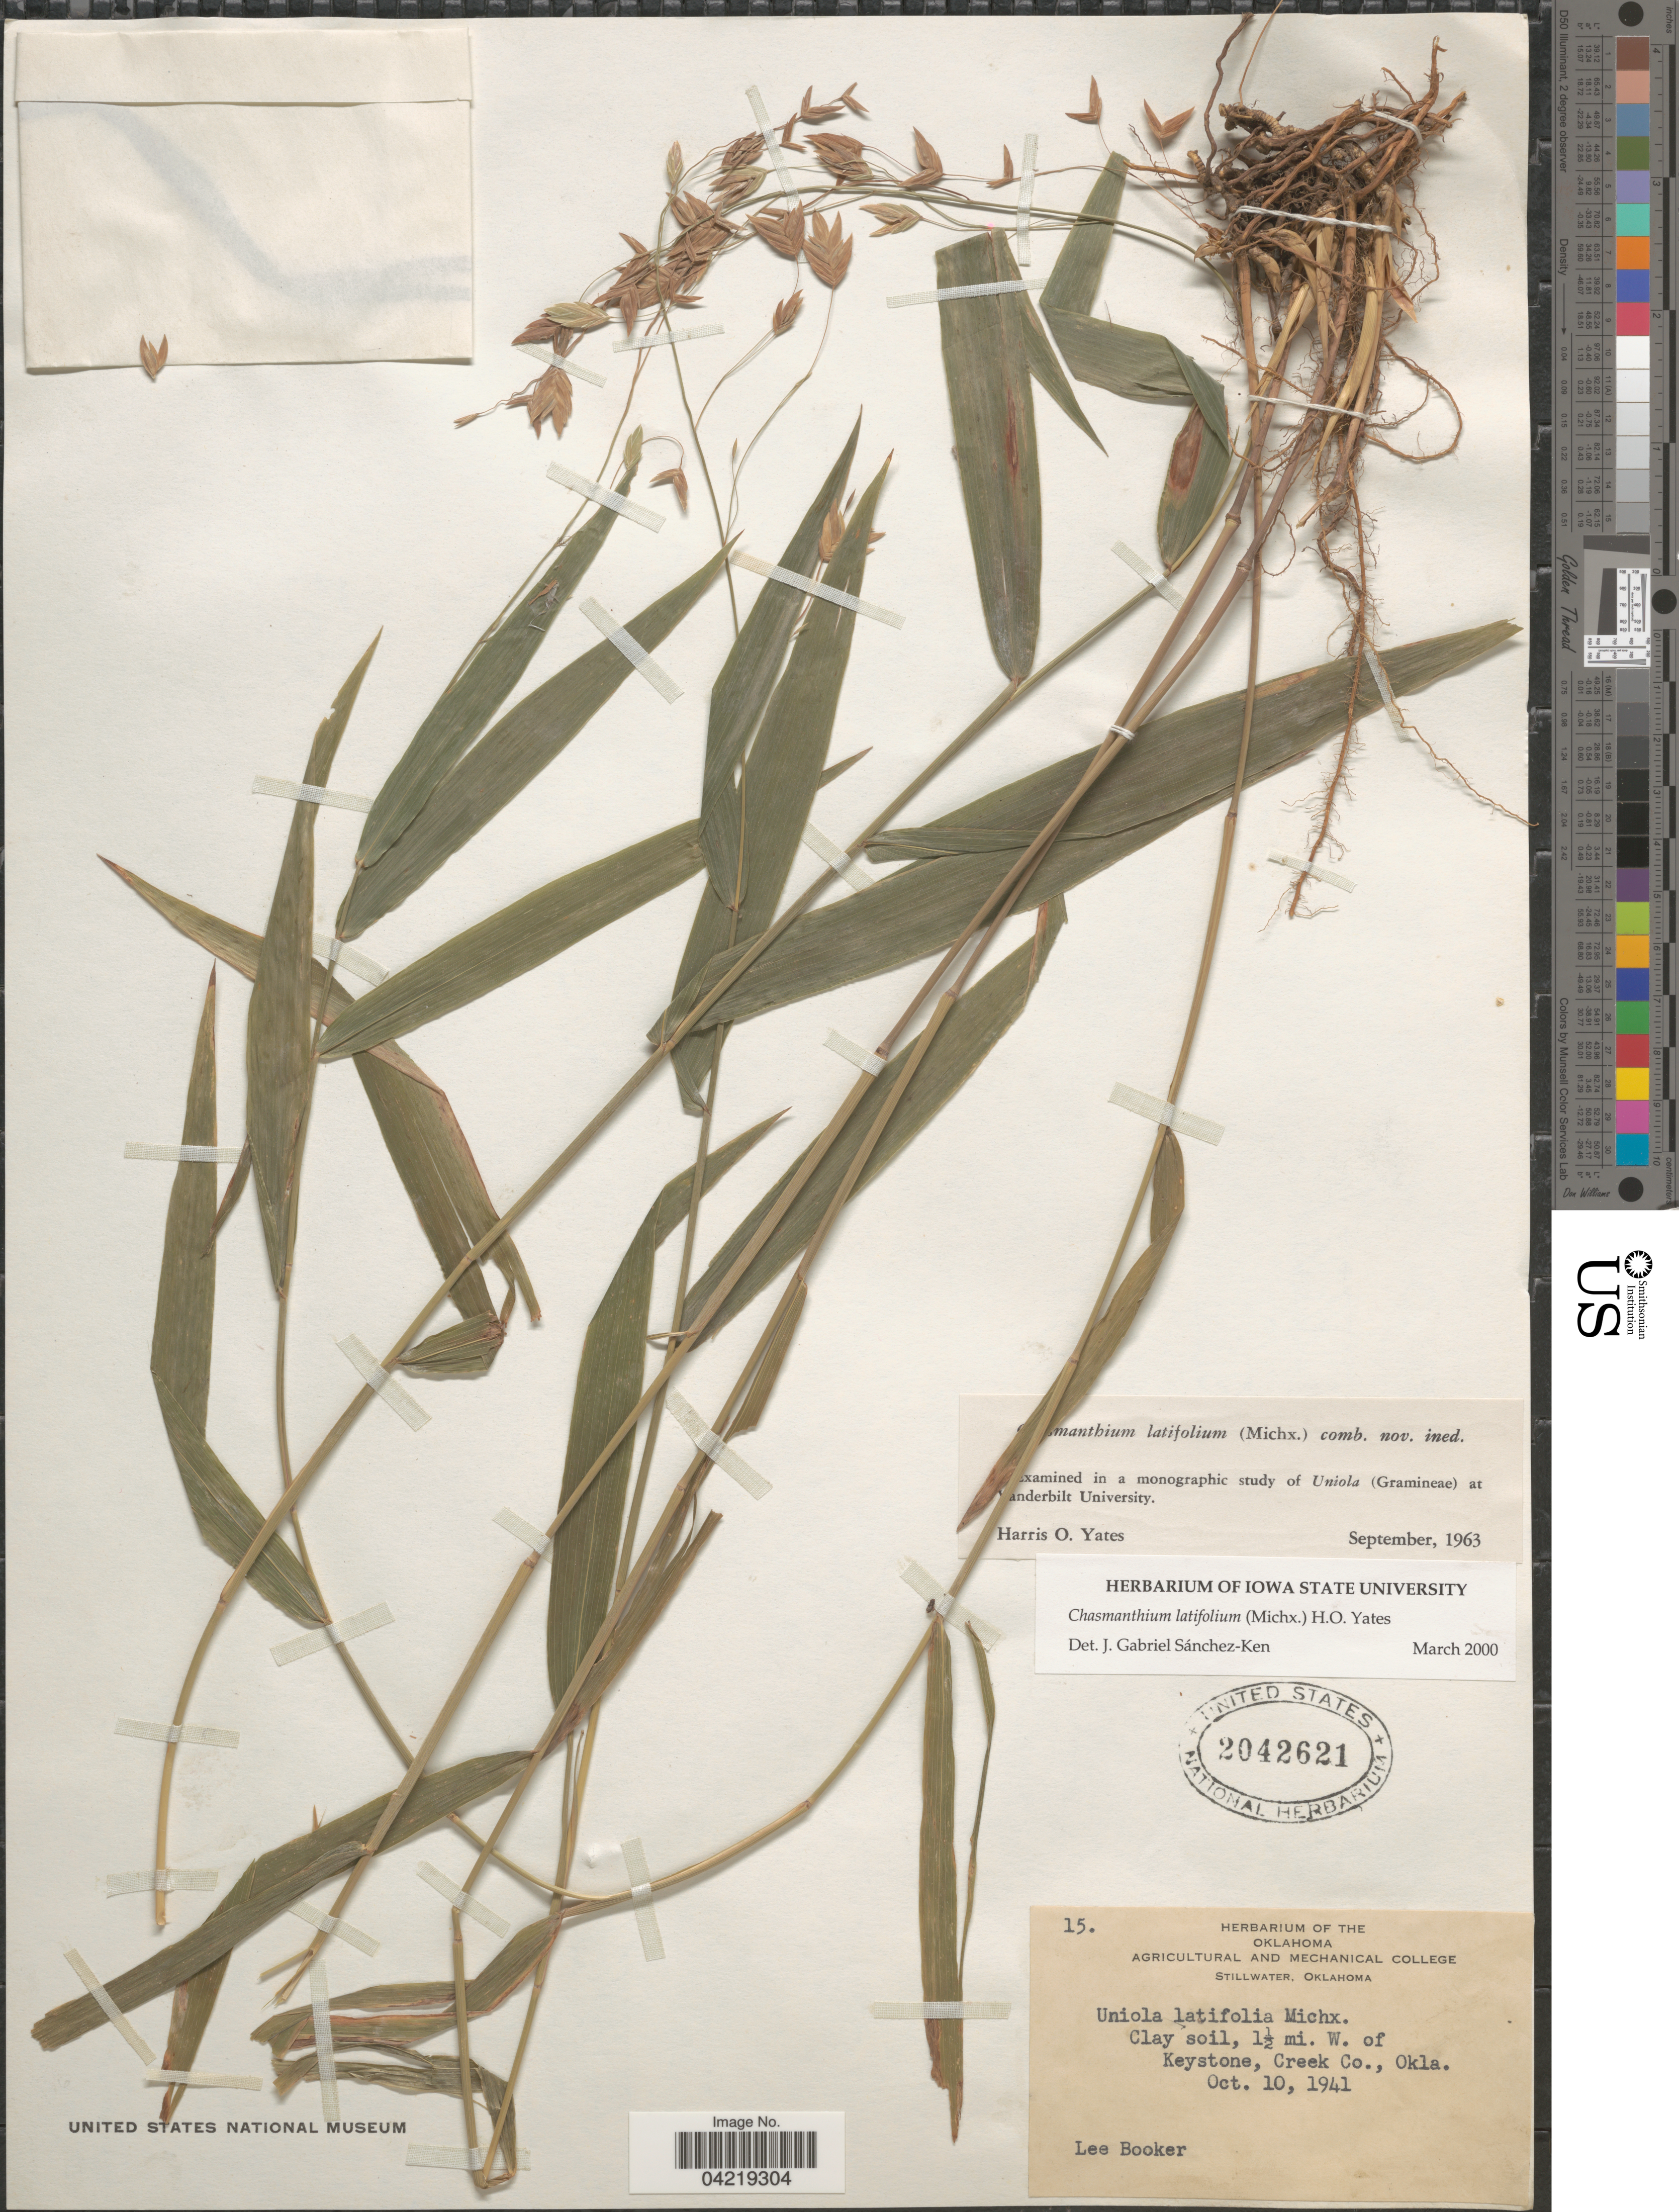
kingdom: Plantae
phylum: Tracheophyta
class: Liliopsida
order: Poales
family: Poaceae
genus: Chasmanthium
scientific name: Chasmanthium latifolium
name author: (Michx.) H.O. Yates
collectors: L. Booker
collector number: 15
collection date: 1941-10-10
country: United States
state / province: Oklahoma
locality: Clay soil, 1½ mi. W. of Keystone, Creek Co.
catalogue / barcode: US 2042621